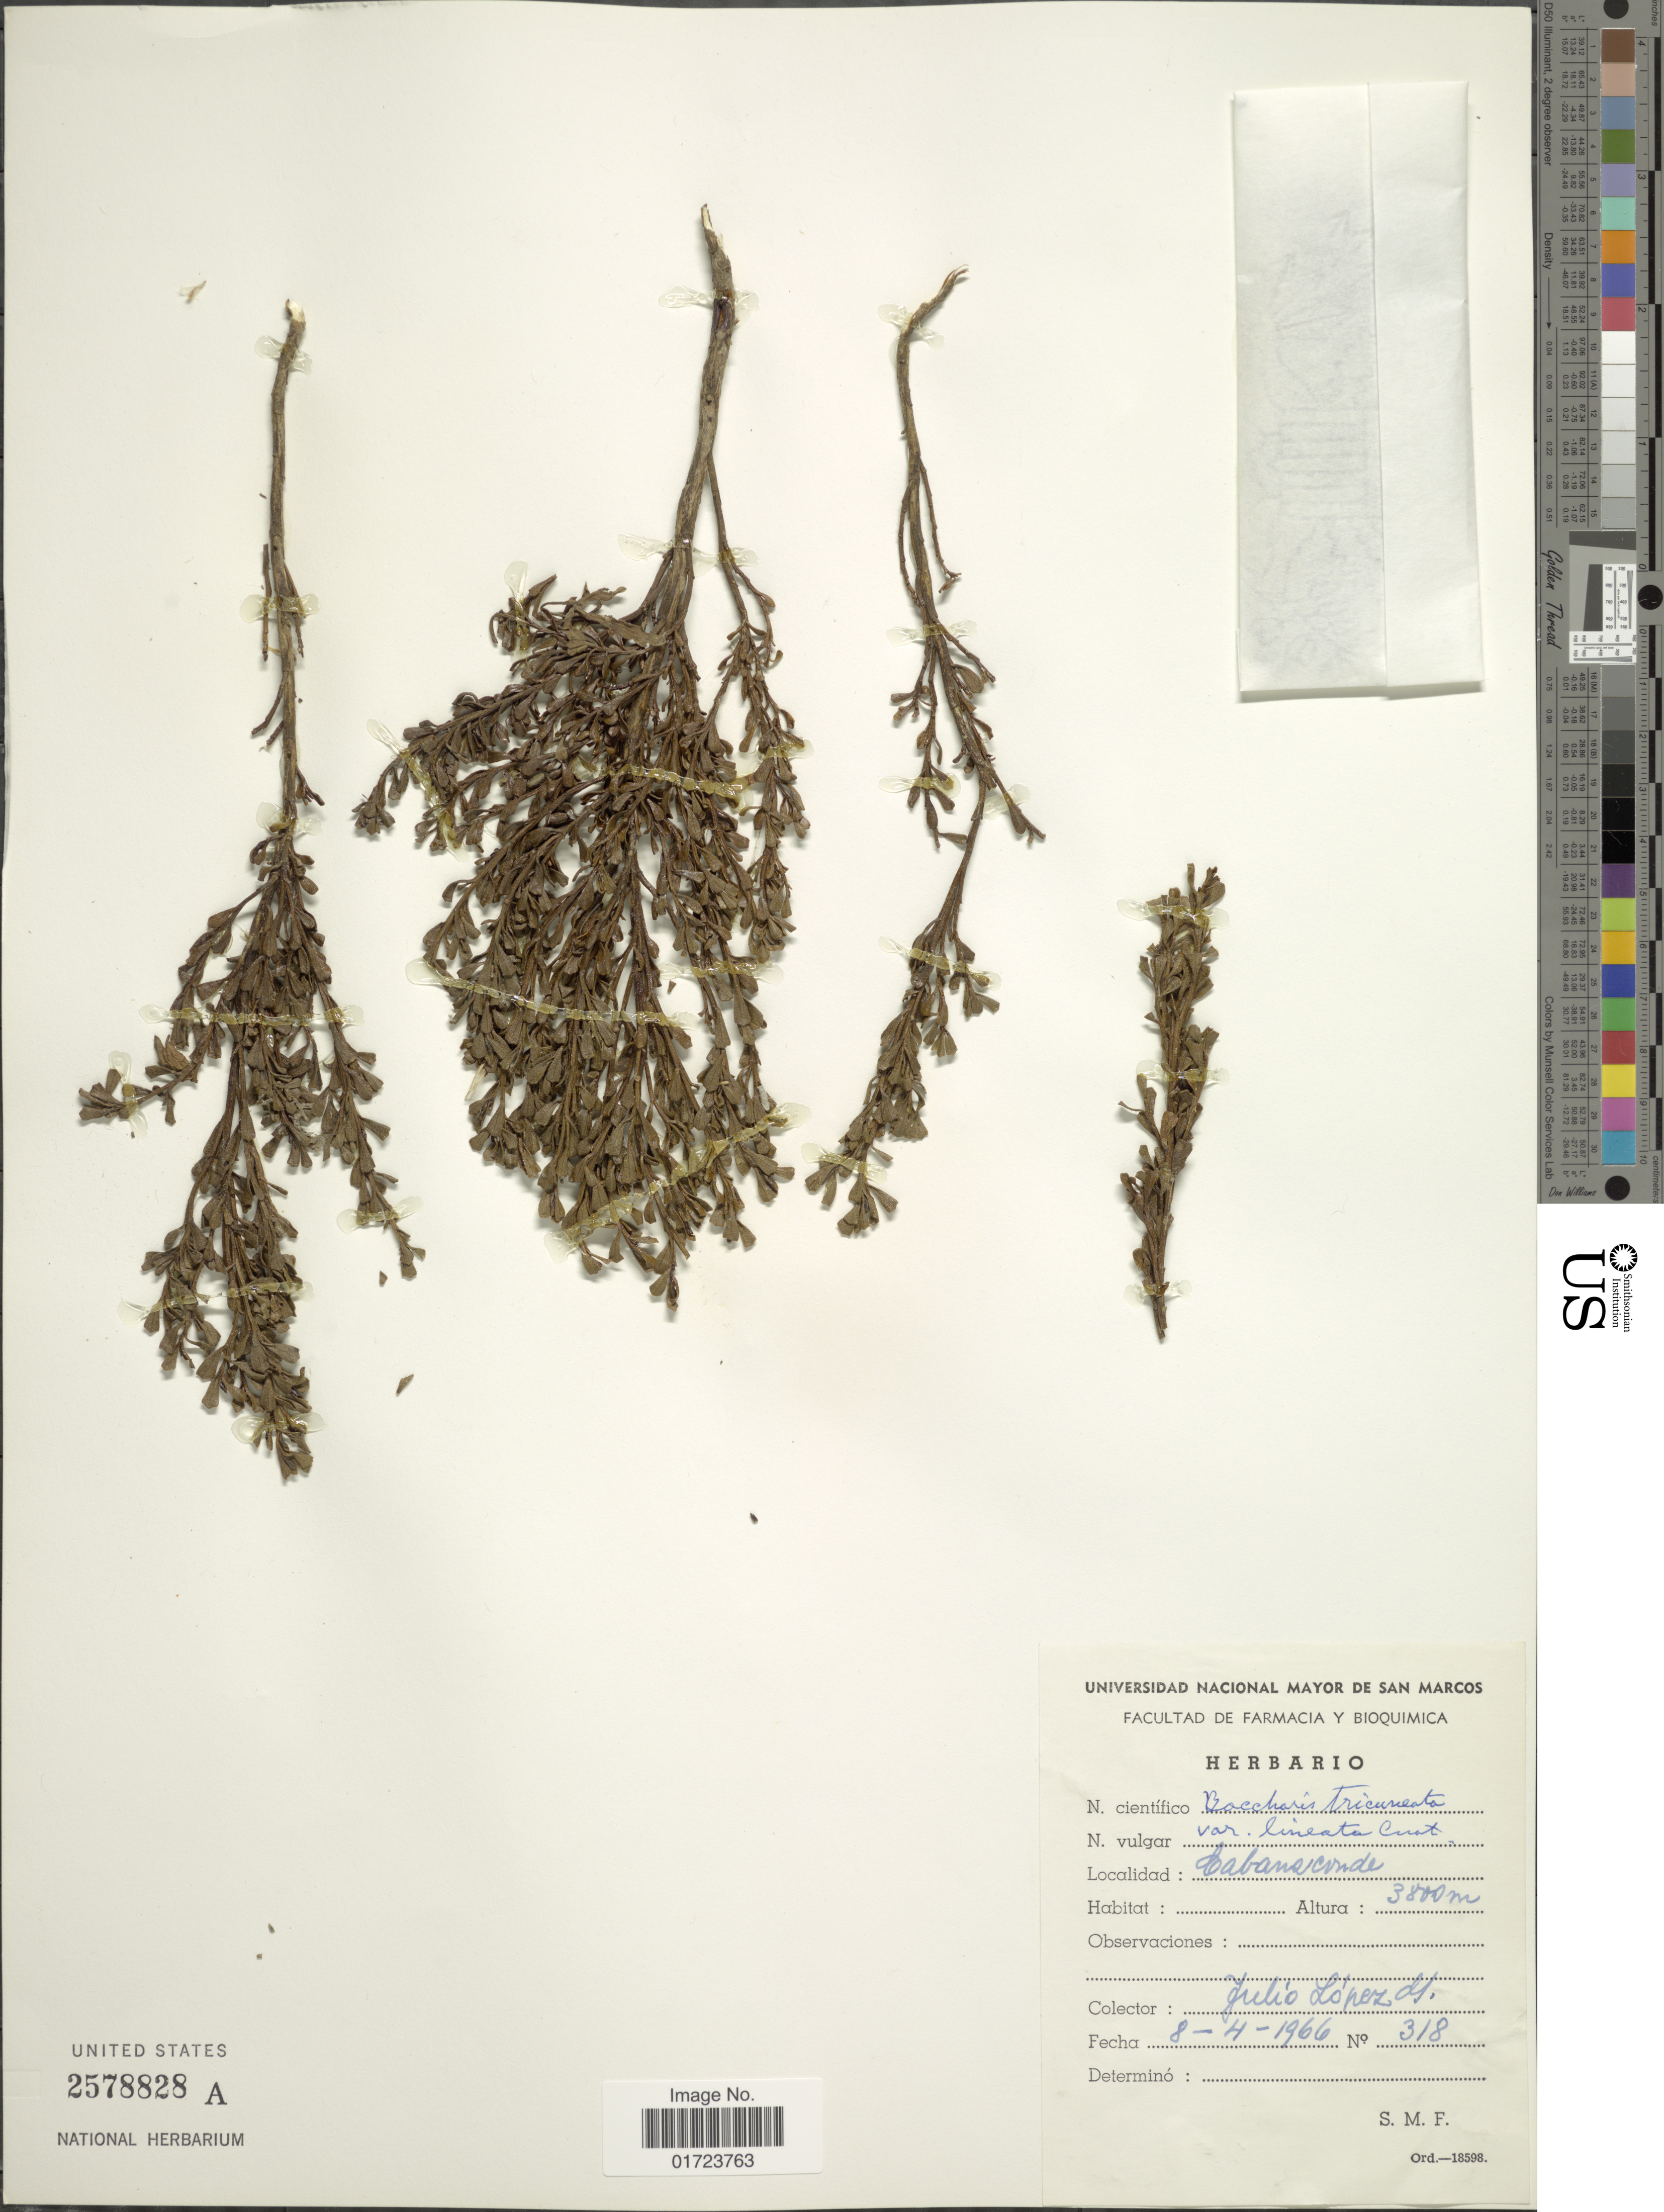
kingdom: Plantae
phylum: Tracheophyta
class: Magnoliopsida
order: Asterales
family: Asteraceae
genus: Baccharis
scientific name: Baccharis tricuneata var. lineata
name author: Cuatrec.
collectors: J. Lopez M.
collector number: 318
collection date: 1966-04-08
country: Peru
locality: Cabansconde.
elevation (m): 3800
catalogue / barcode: US 2578828A